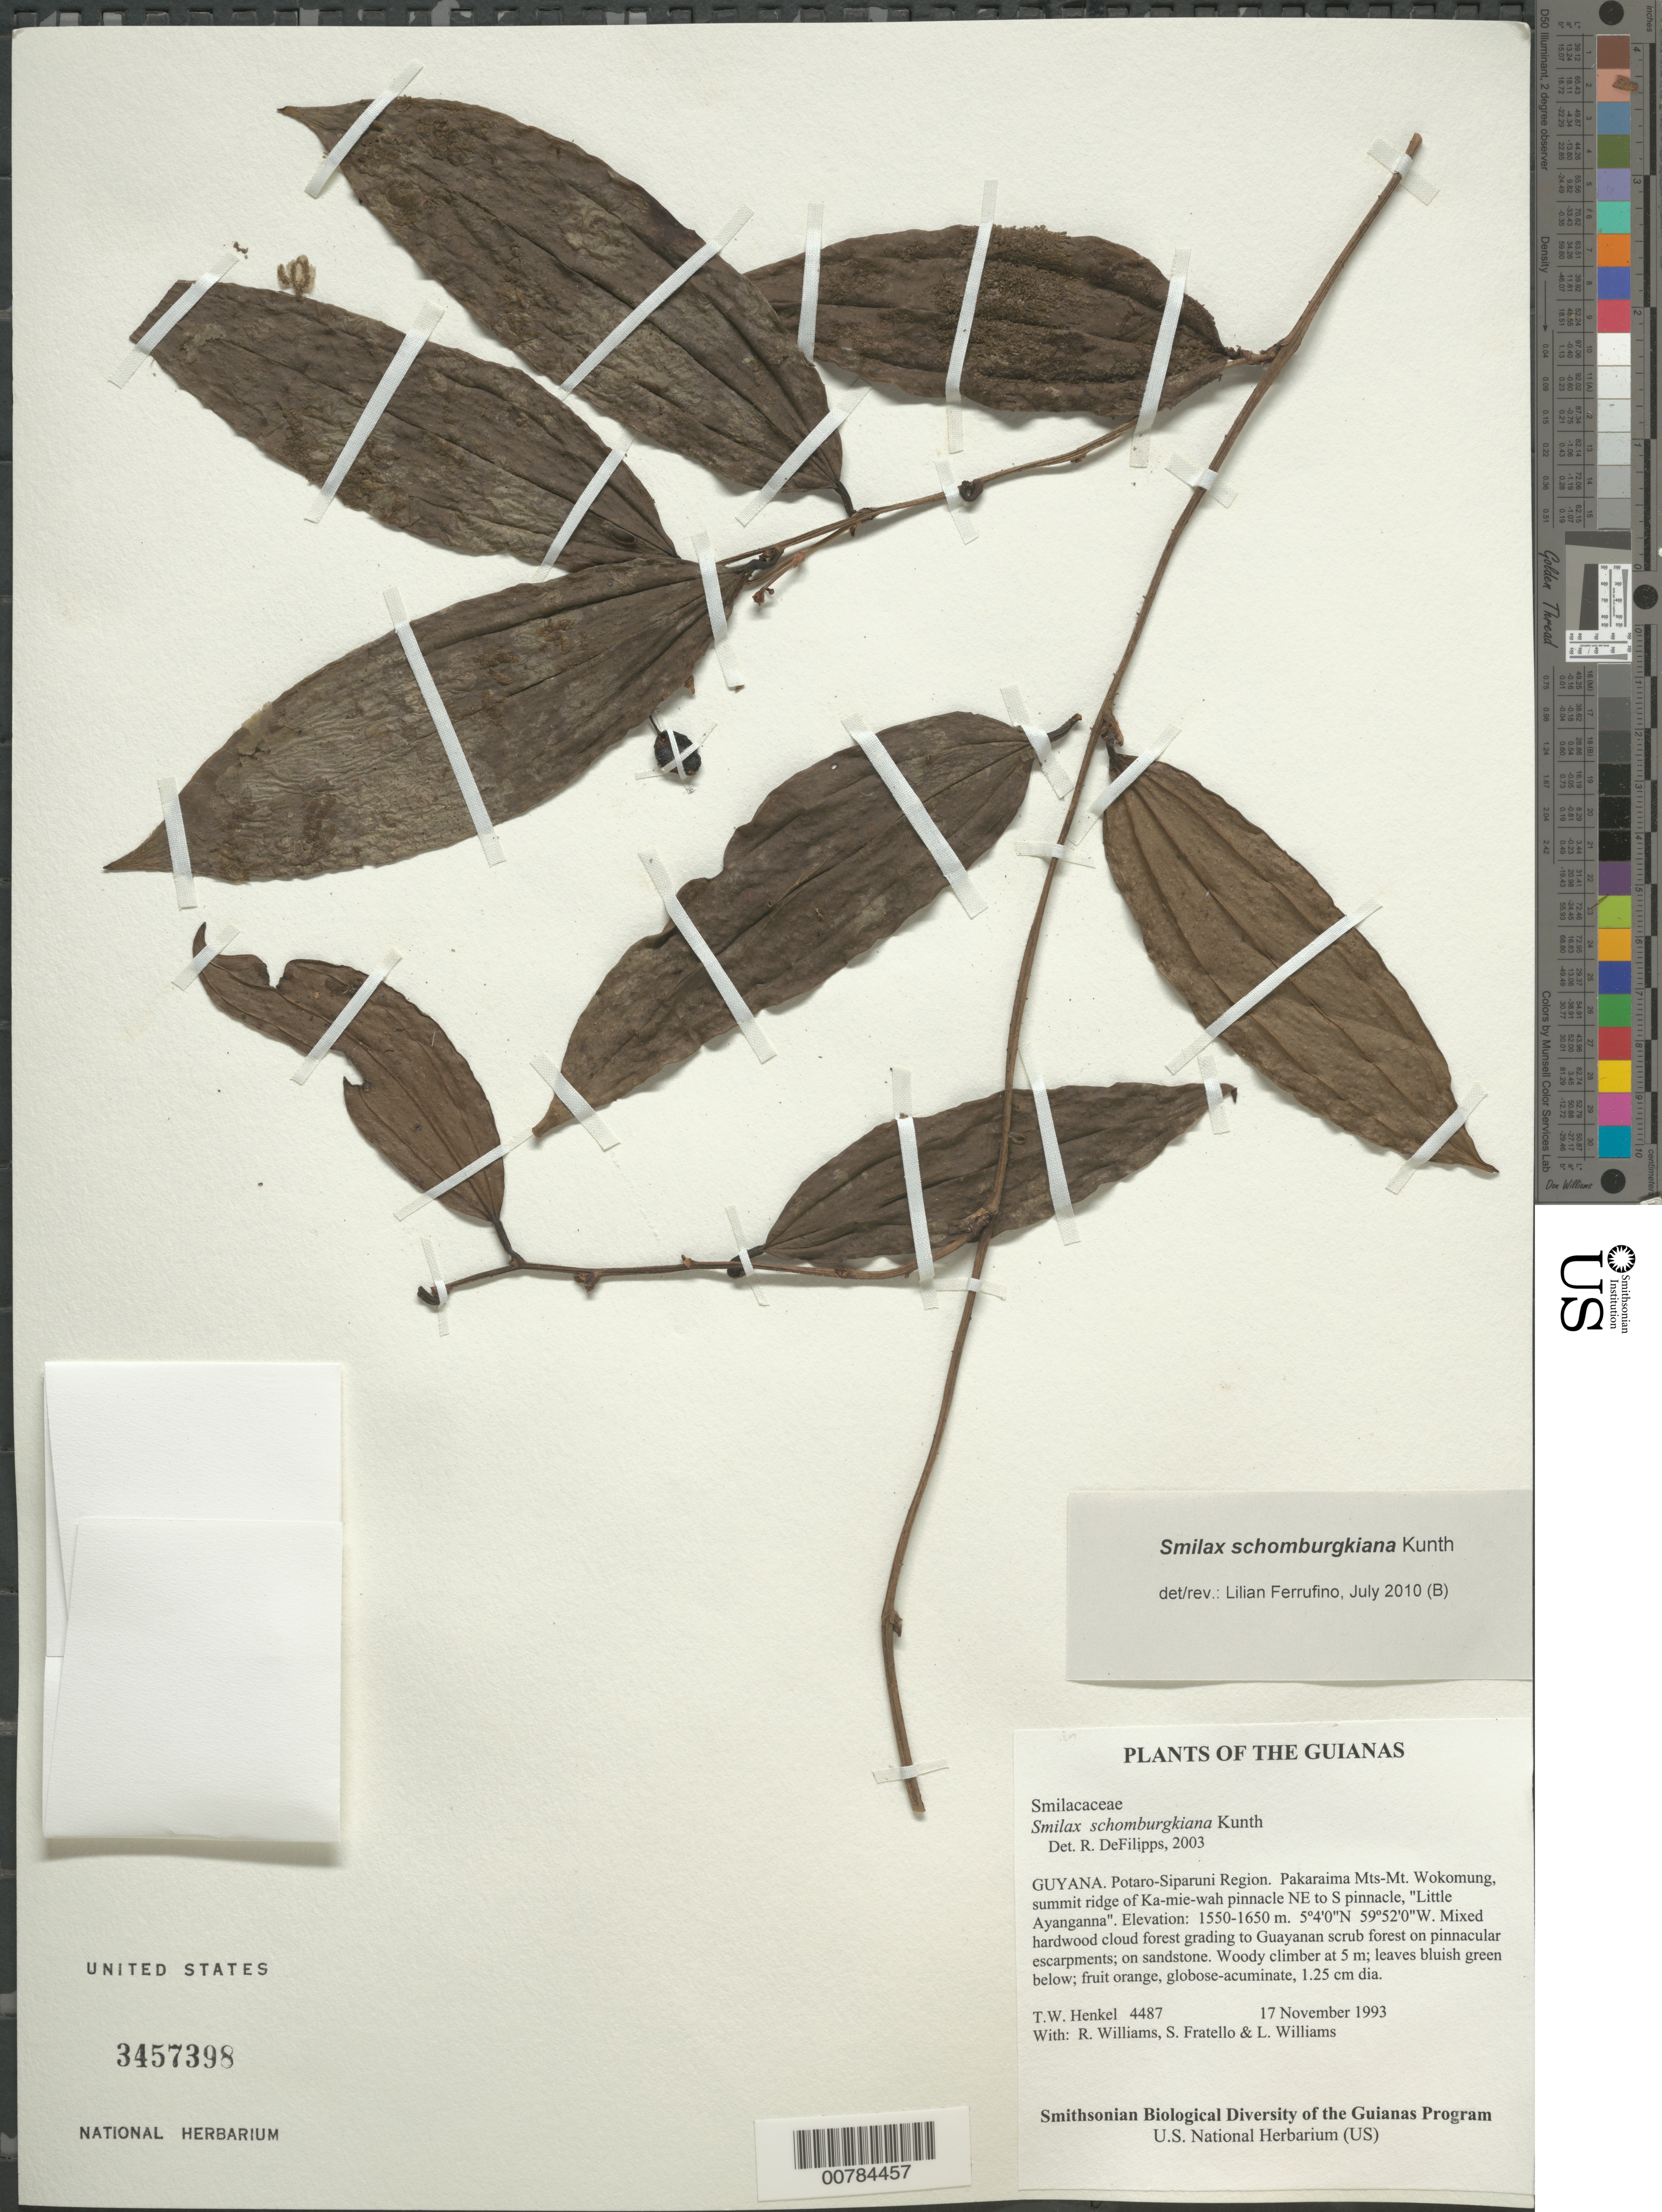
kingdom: Plantae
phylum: Tracheophyta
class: Liliopsida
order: Liliales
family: Smilacaceae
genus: Smilax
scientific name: Smilax schomburgkiana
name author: Kunth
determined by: DeFilipps, R. A.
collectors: T. Henkel, R. Williams, S. Fratello & L. Williams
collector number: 4487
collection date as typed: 17 November 1993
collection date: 1993-11-17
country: Guyana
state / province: Potaro-Siparuni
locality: Pakaraima Mts-Mt. Wokomung, summit ridge of Ka-mie-wah pinnacle NE to S pinnacle, "Little Ayanganna"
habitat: Mixed hardwood cloud forest grading to Guayanan scrub forest on pinnacular escarpments; on sandstone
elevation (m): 1550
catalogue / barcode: US 3457398